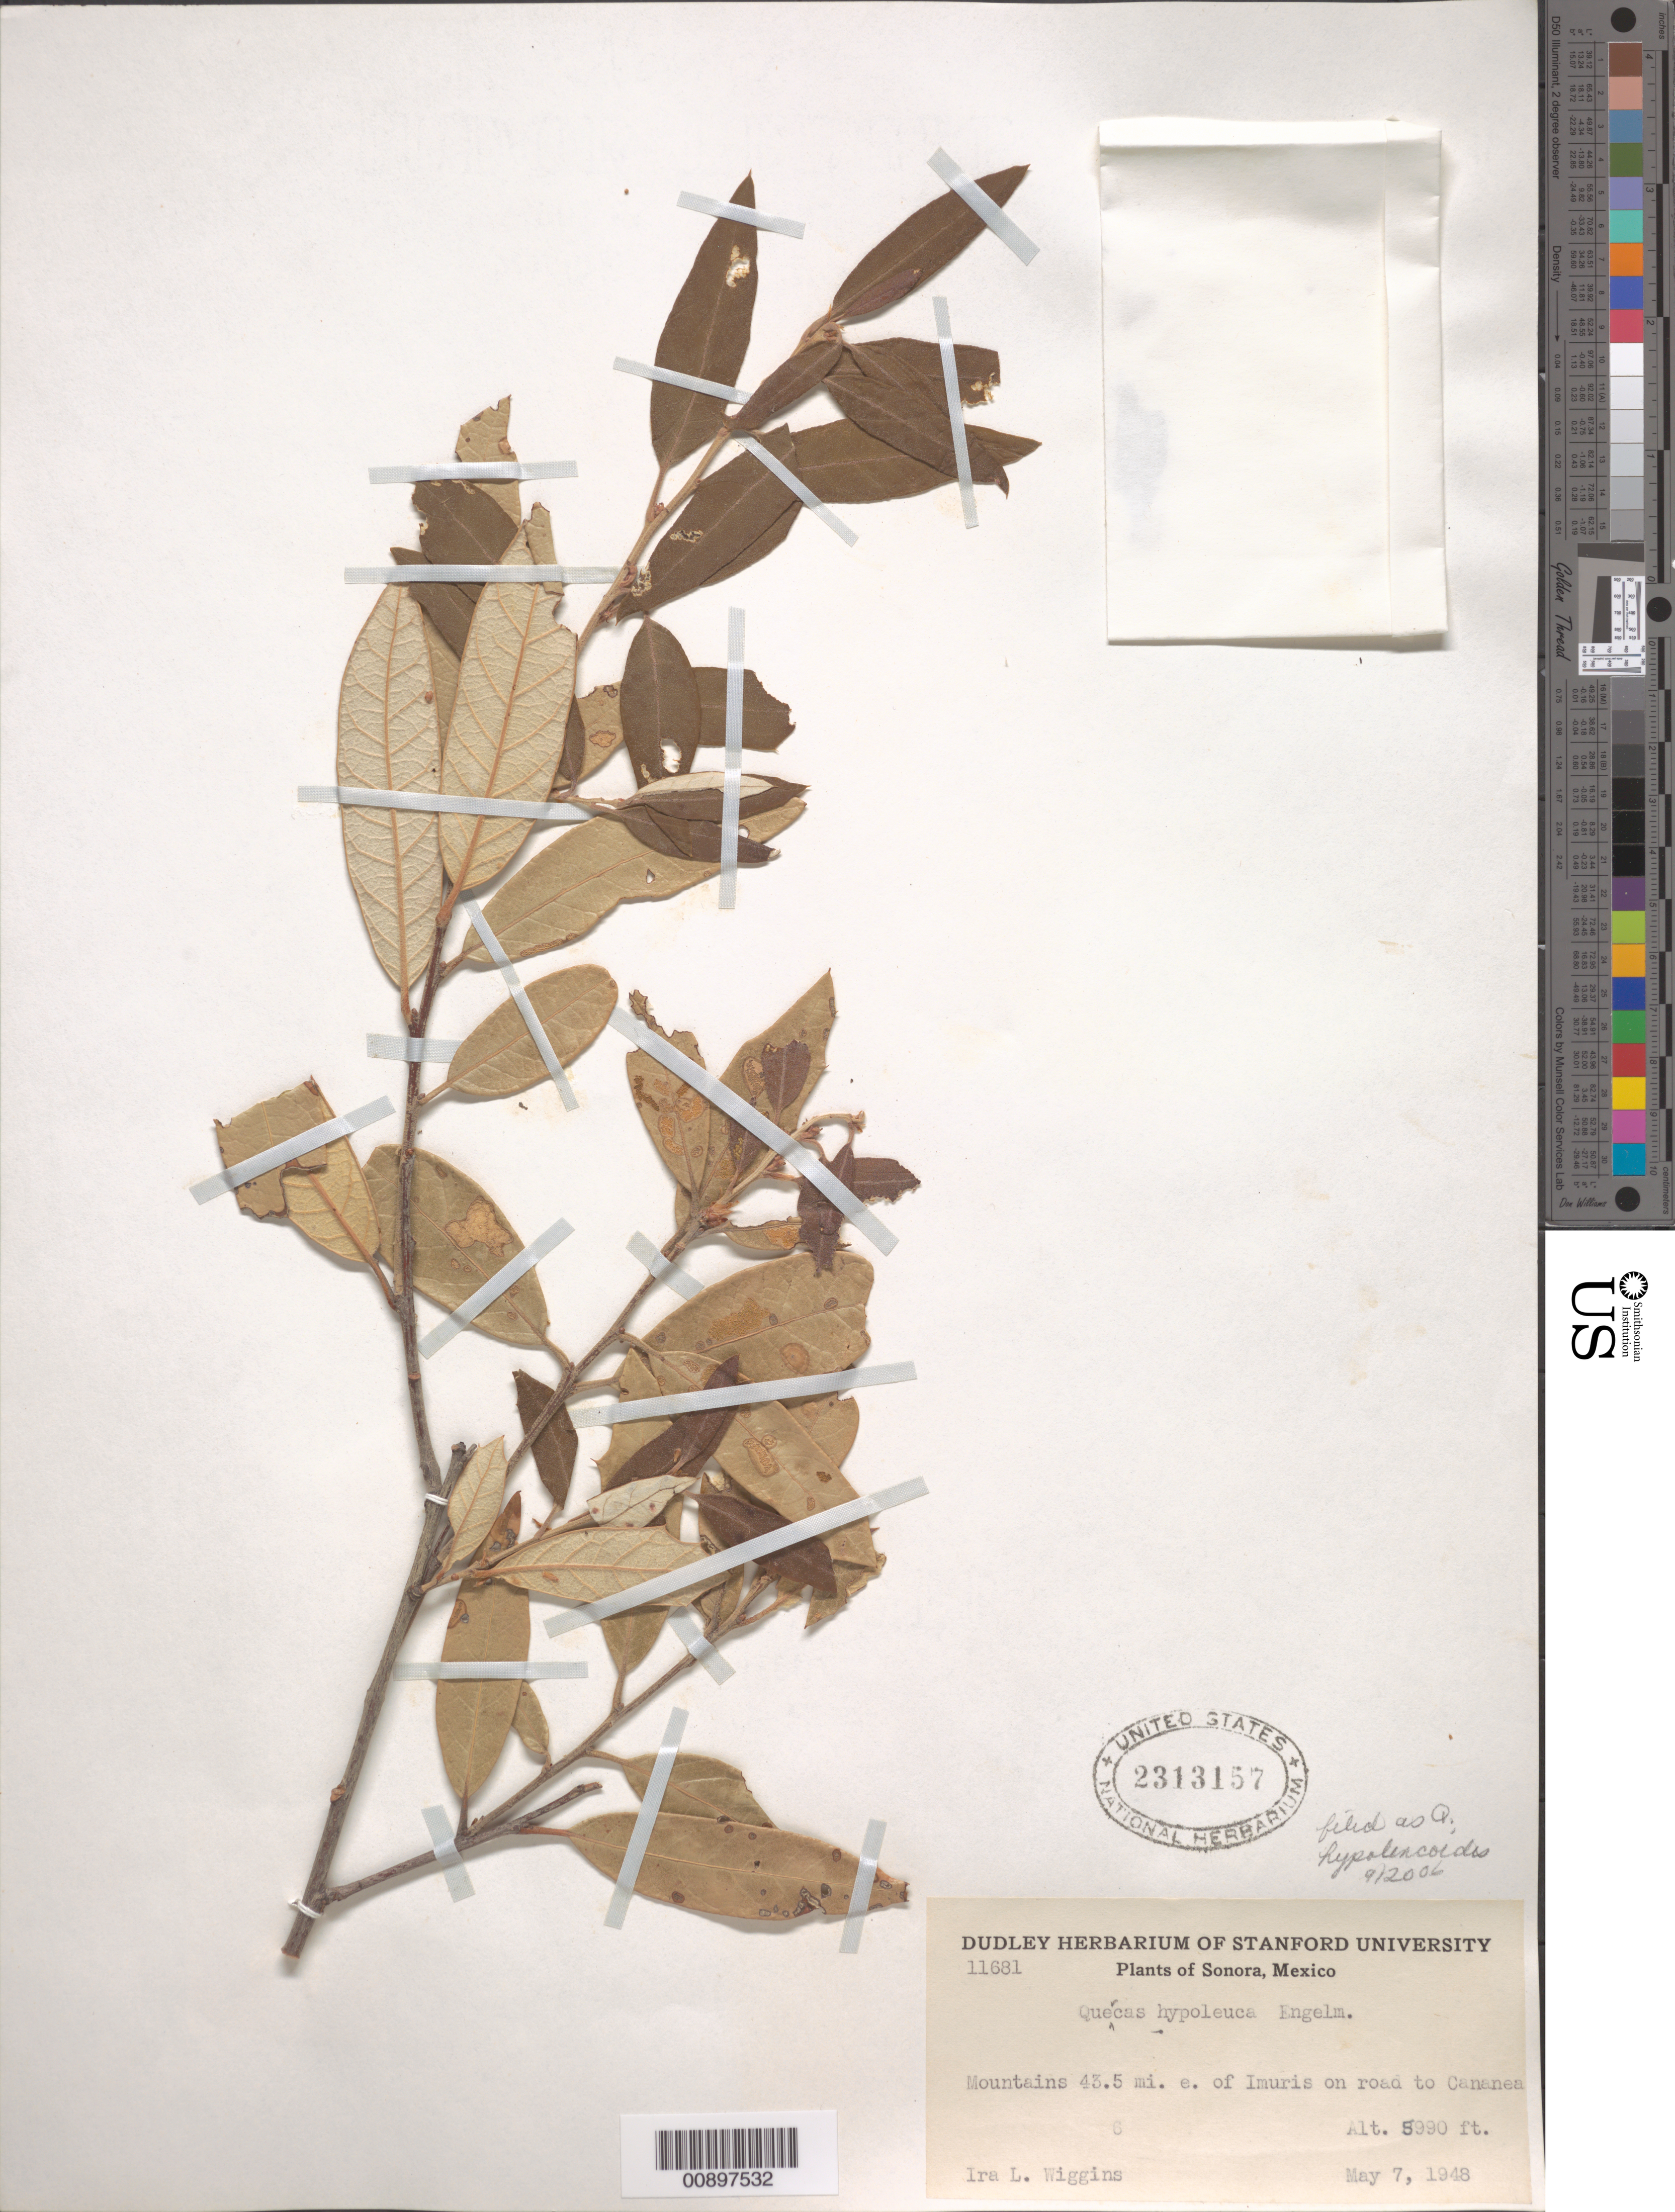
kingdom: Plantae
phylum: Tracheophyta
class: Magnoliopsida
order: Fagales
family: Fagaceae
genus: Quercus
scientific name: Quercus hypoleucoides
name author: A. Camus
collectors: I. L. Wiggins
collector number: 11681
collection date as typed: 07 May 1948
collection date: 1948-05-07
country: Mexico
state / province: Sonora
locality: Mountains 43.5 mi. E of Imuris on road to Cananea.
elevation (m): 1826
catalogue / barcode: US 2313157